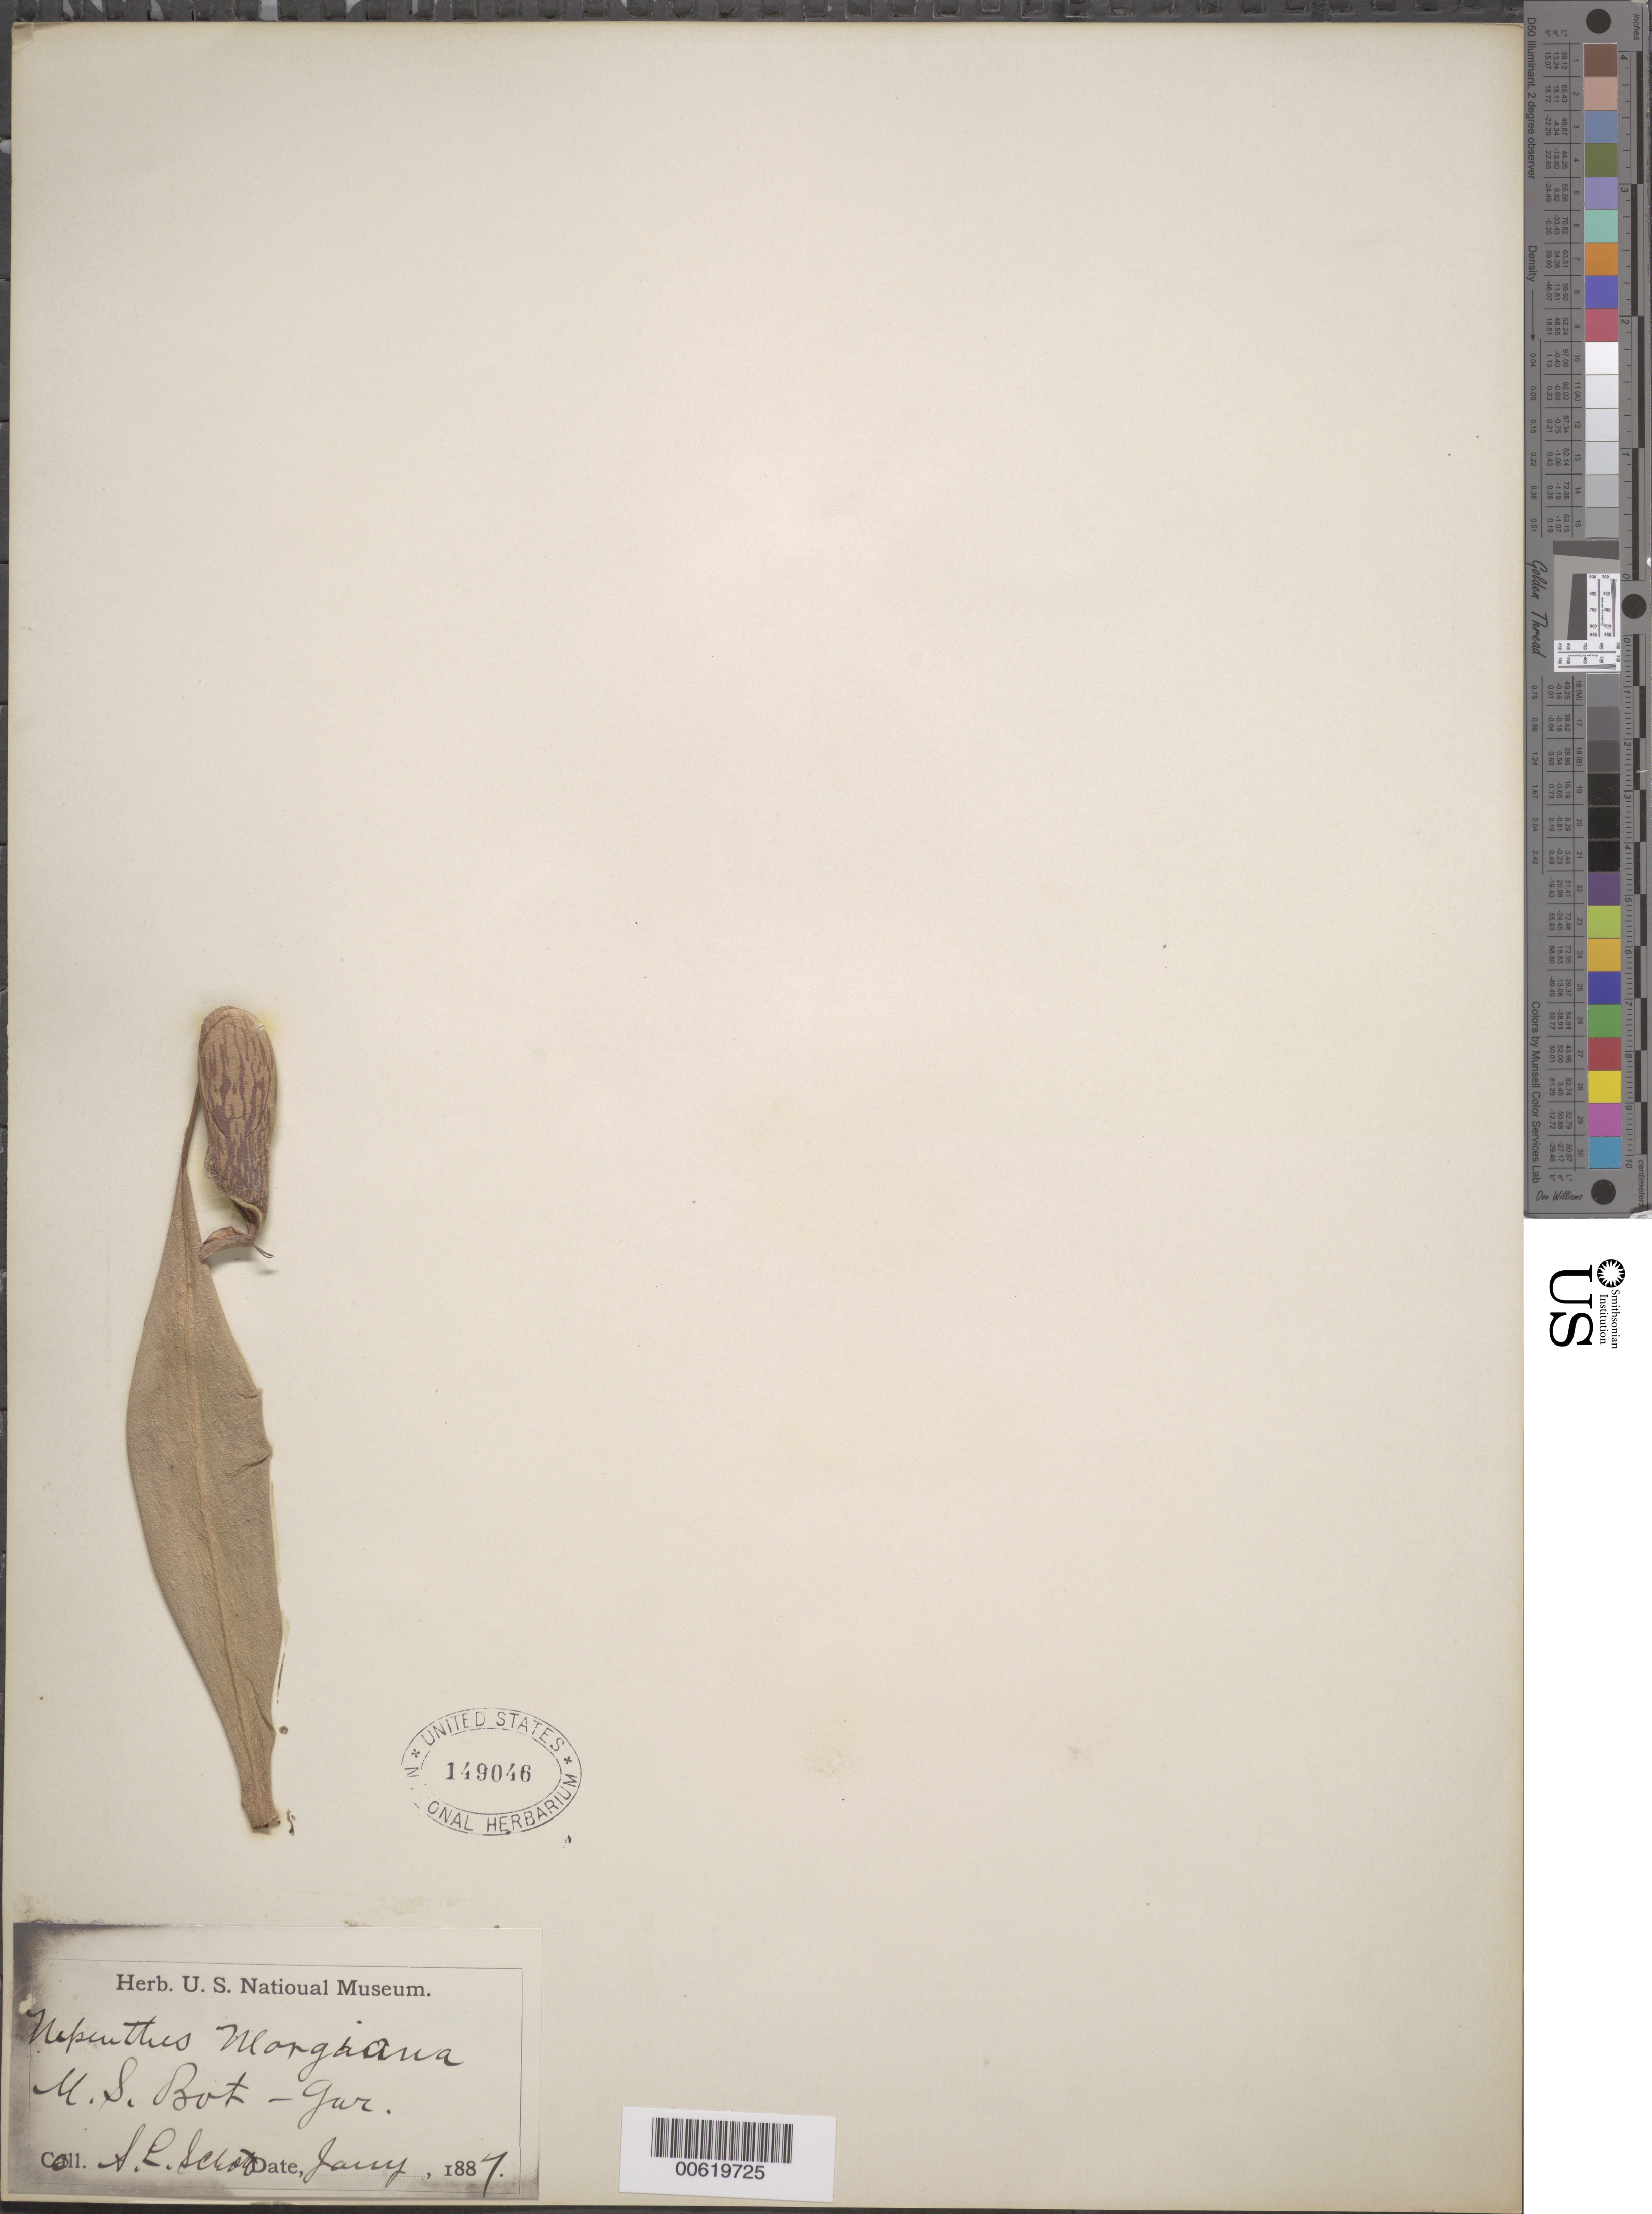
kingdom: Plantae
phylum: Tracheophyta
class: Magnoliopsida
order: Caryophyllales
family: Nepenthaceae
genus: Nepenthes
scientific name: Nepenthes morganiana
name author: Hort.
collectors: S. Schott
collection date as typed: Jan 1887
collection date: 1887-01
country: United States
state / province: District of Columbia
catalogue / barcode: US 149046